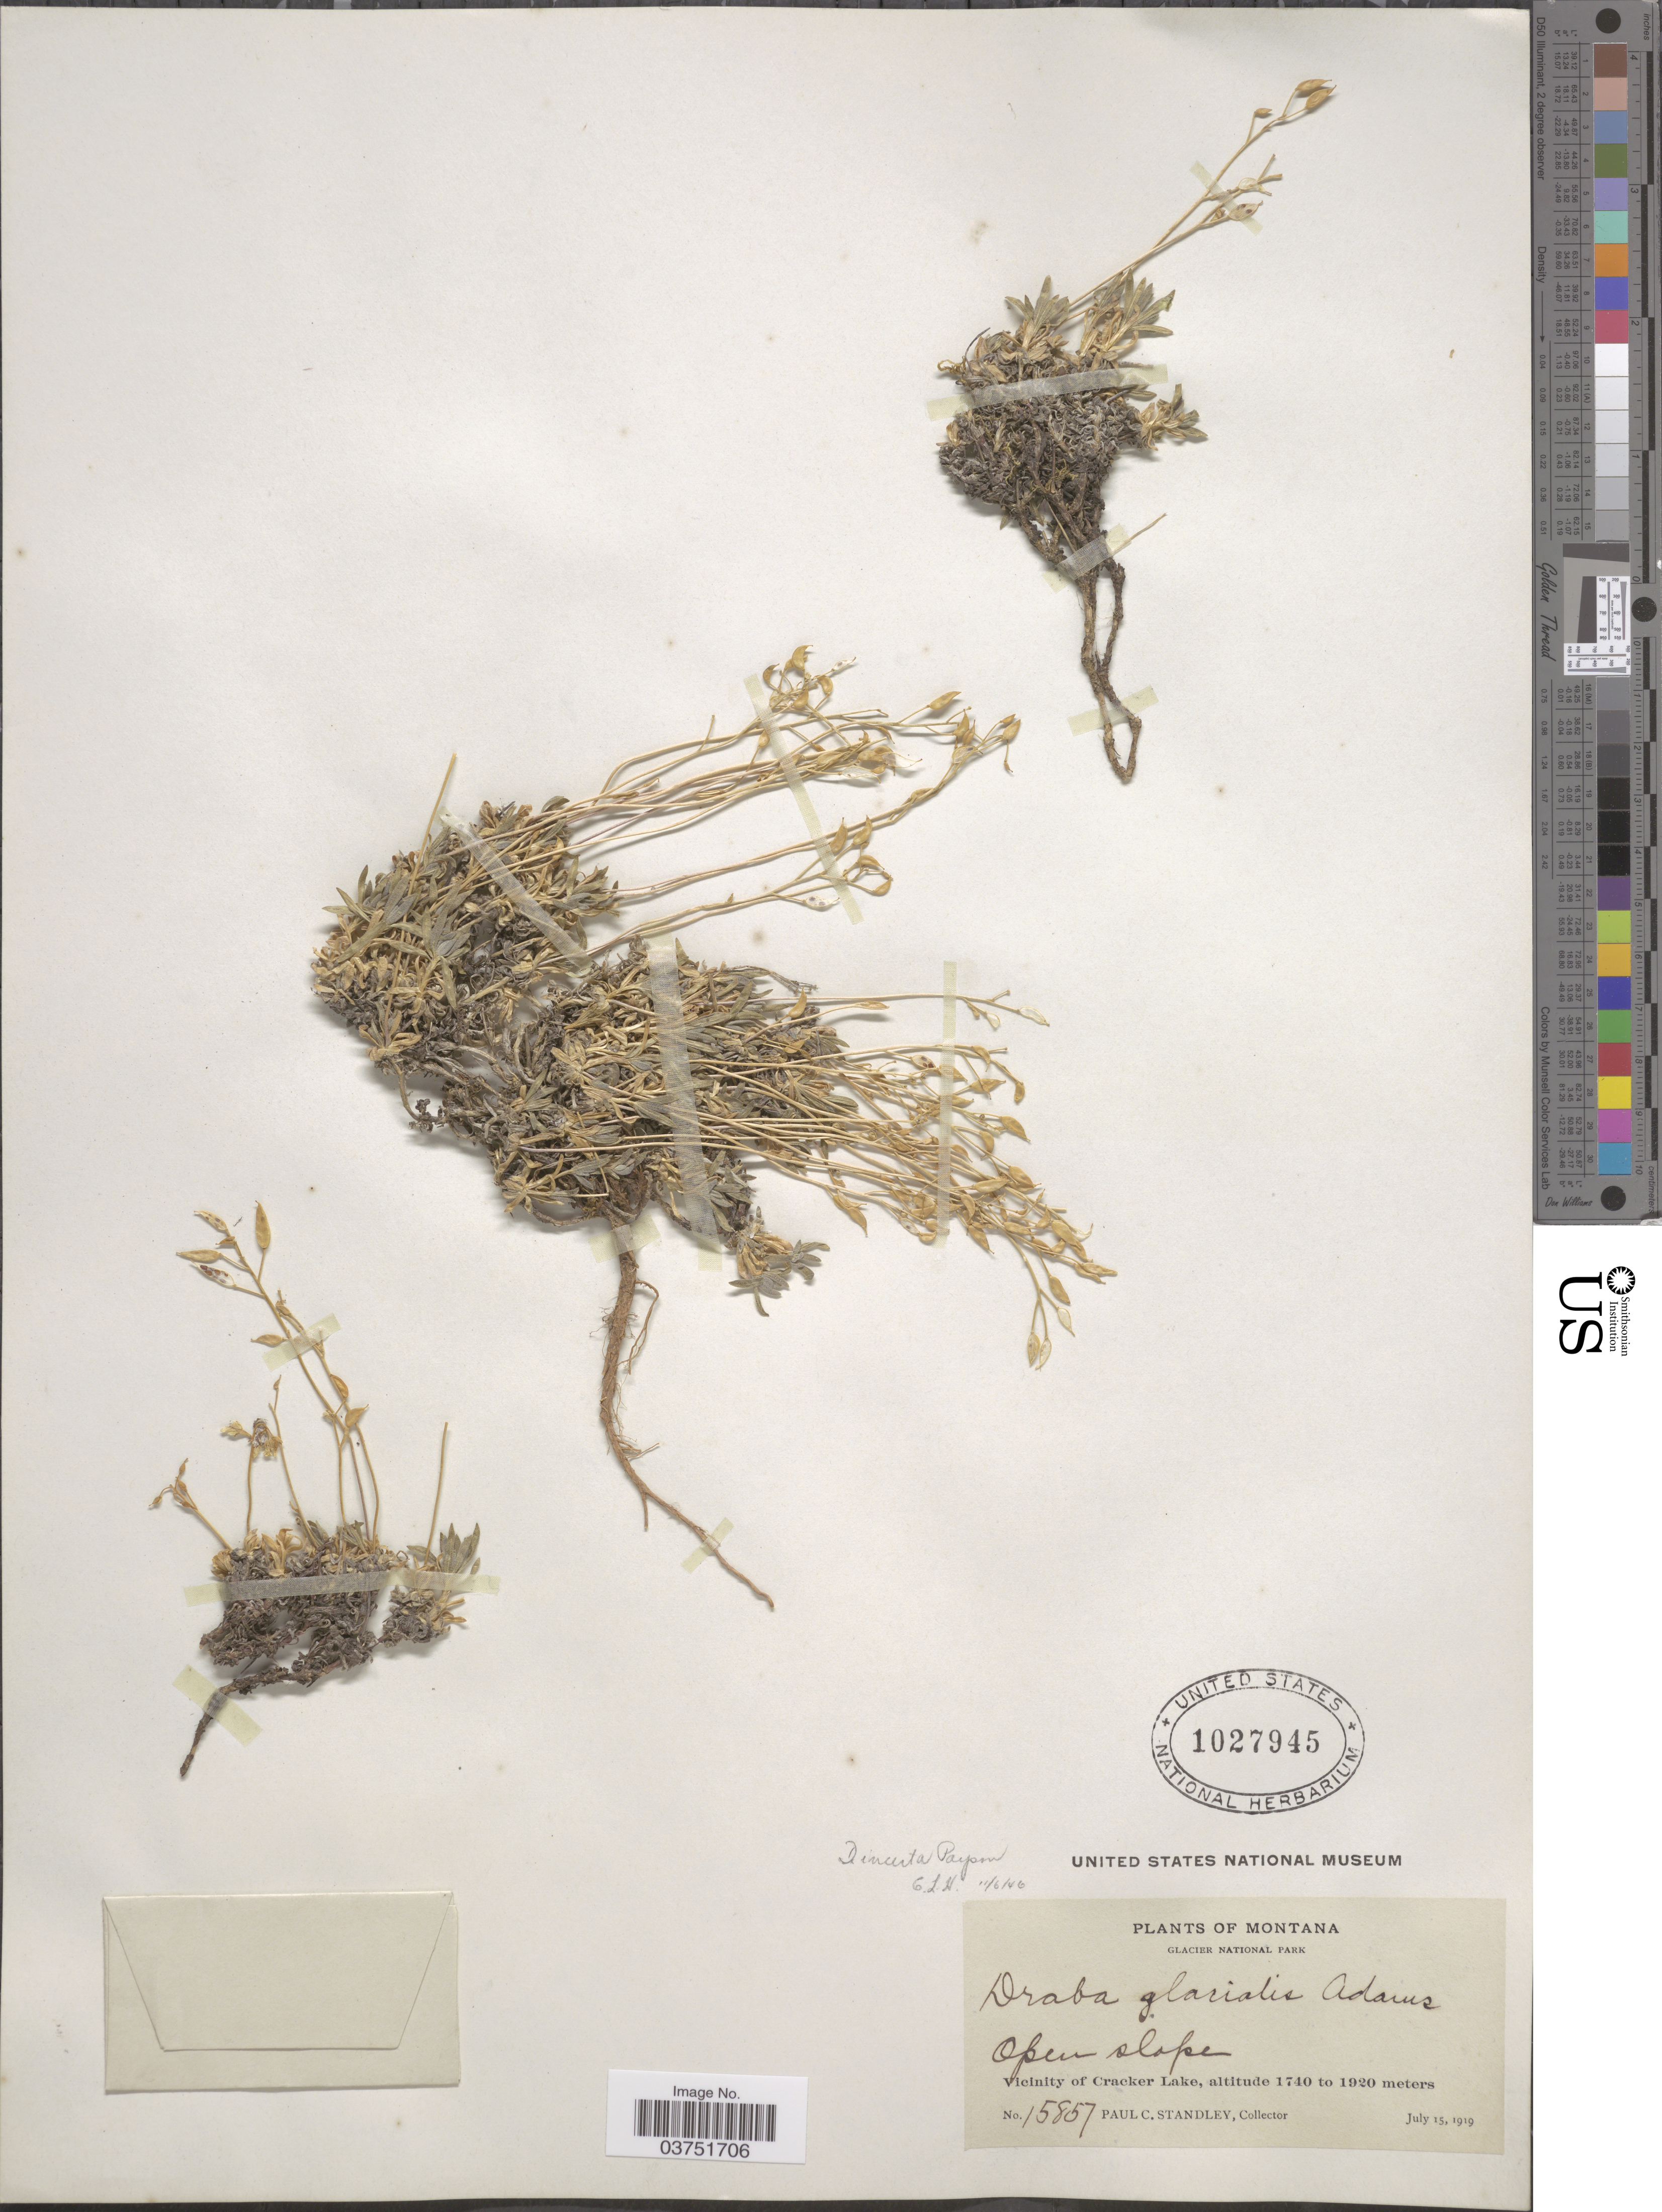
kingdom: Plantae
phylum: Tracheophyta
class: Magnoliopsida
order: Brassicales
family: Brassicaceae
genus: Draba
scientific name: Draba incerta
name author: Payson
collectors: P. C. Standley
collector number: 15857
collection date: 1919-07-15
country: United States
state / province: Montana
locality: Glacier National Park. Vicinity of Cracker Lake.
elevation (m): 1740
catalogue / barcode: US 1027945